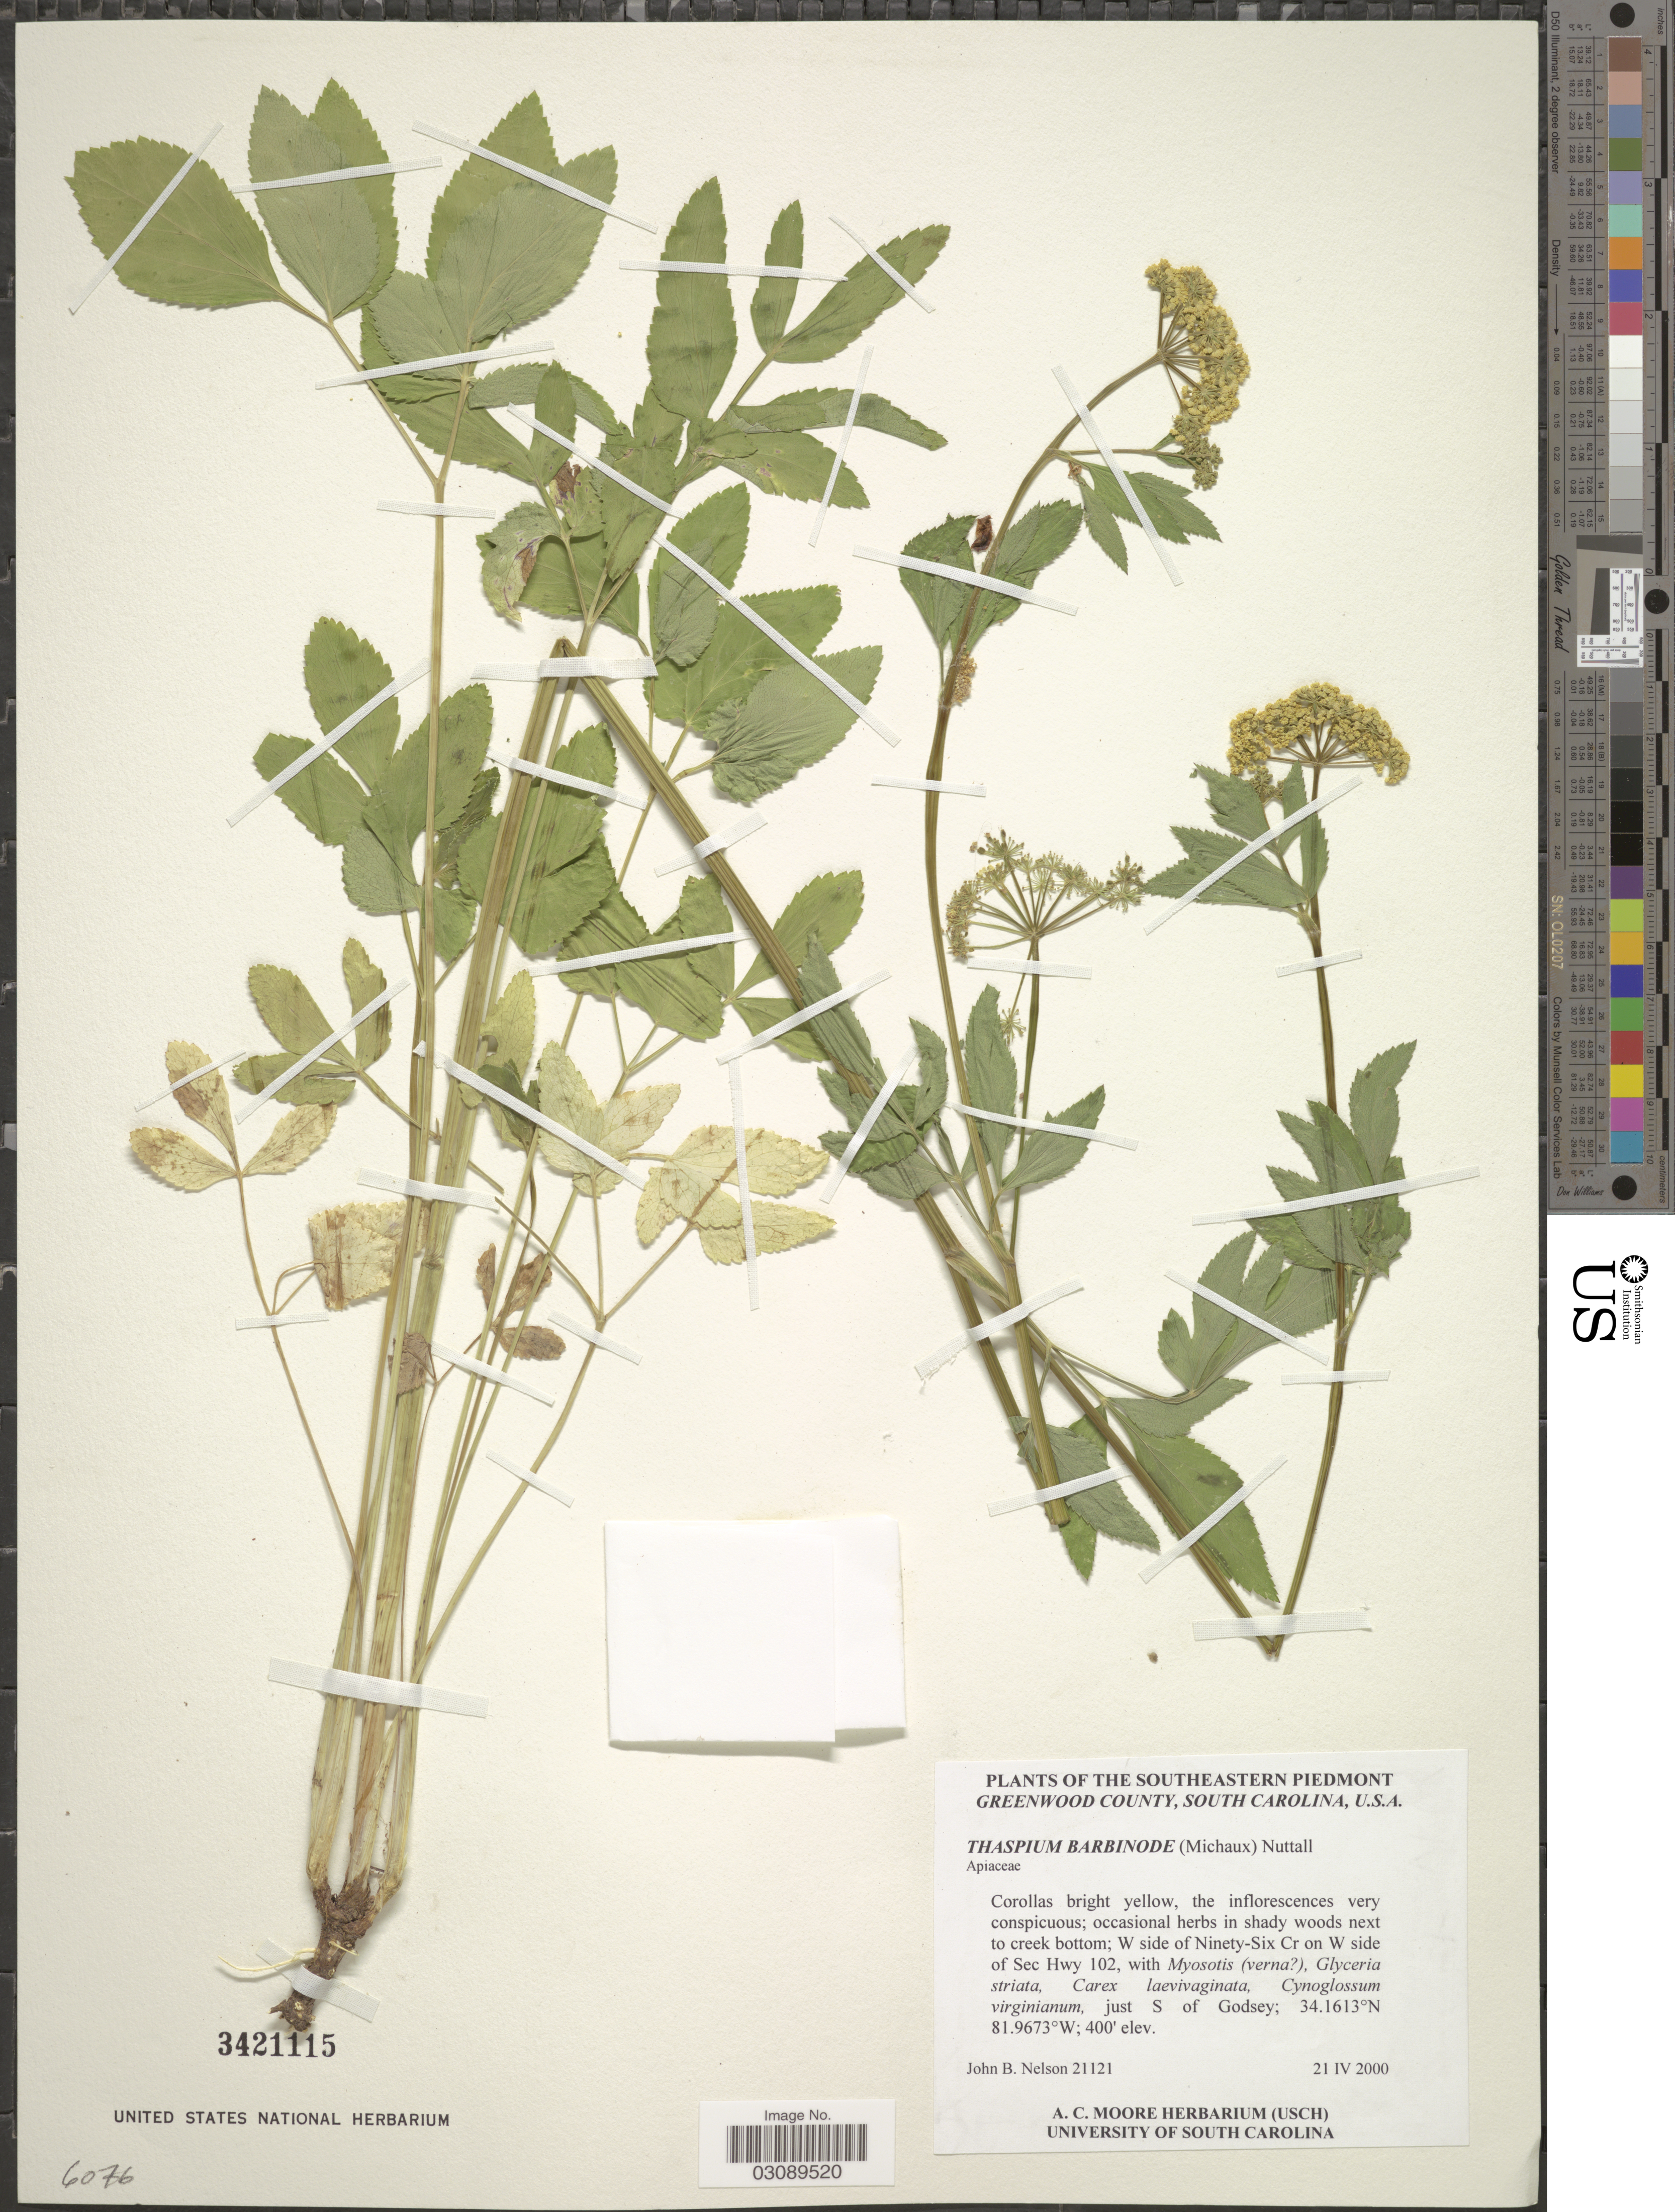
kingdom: Plantae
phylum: Tracheophyta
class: Magnoliopsida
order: Apiales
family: Apiaceae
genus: Thaspium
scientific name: Thaspium barbinode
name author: (Michx.) Nutt.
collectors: J. B. Nelson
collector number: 21121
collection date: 2000-04-21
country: United States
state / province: South Carolina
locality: Southeastern Piedmont, Greenwood County. W side of Ninety-Six Cr on W side of Sec Hwy 102.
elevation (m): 122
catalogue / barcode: US 342115